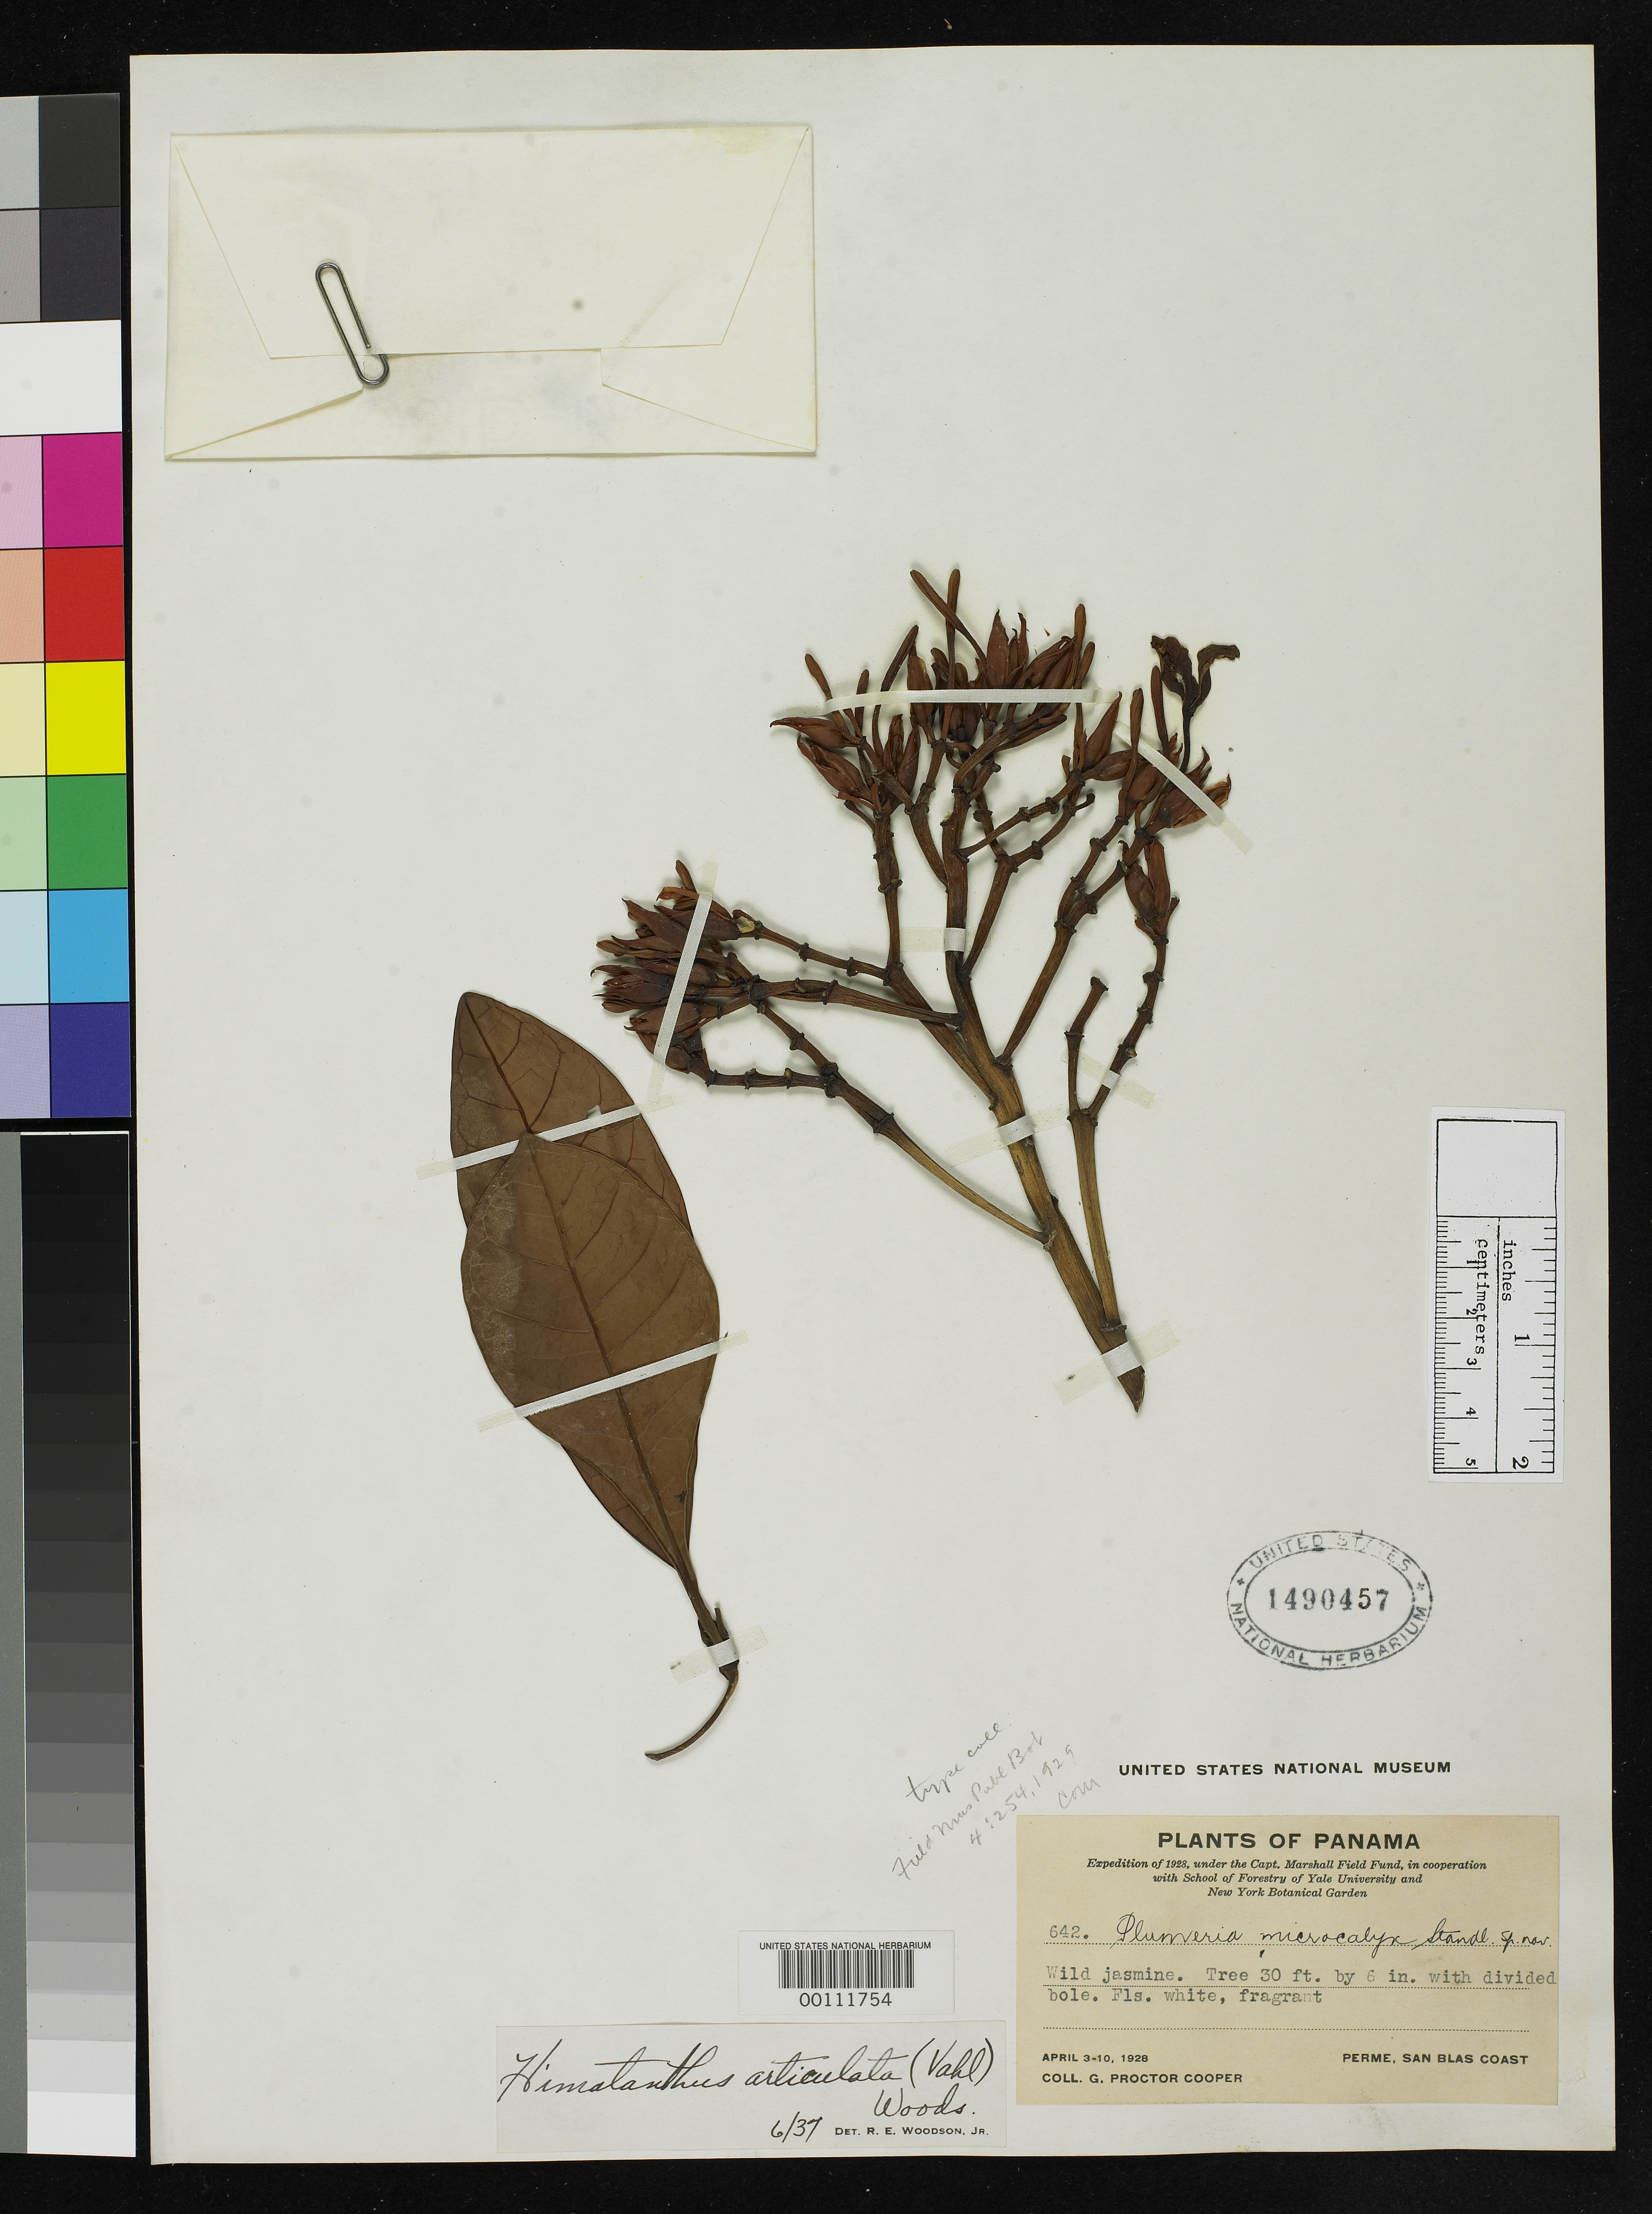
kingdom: Plantae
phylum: Tracheophyta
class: Magnoliopsida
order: Gentianales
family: Apocynaceae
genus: Plumeria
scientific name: Plumeria microcalyx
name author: Standl.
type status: Isotype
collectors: G. Cooper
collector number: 642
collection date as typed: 03 Apr 1928 to 10 Apr 1928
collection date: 1928-04-03/1928-04-10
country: Panama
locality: San Blas coast, Perme.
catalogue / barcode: US 1490457